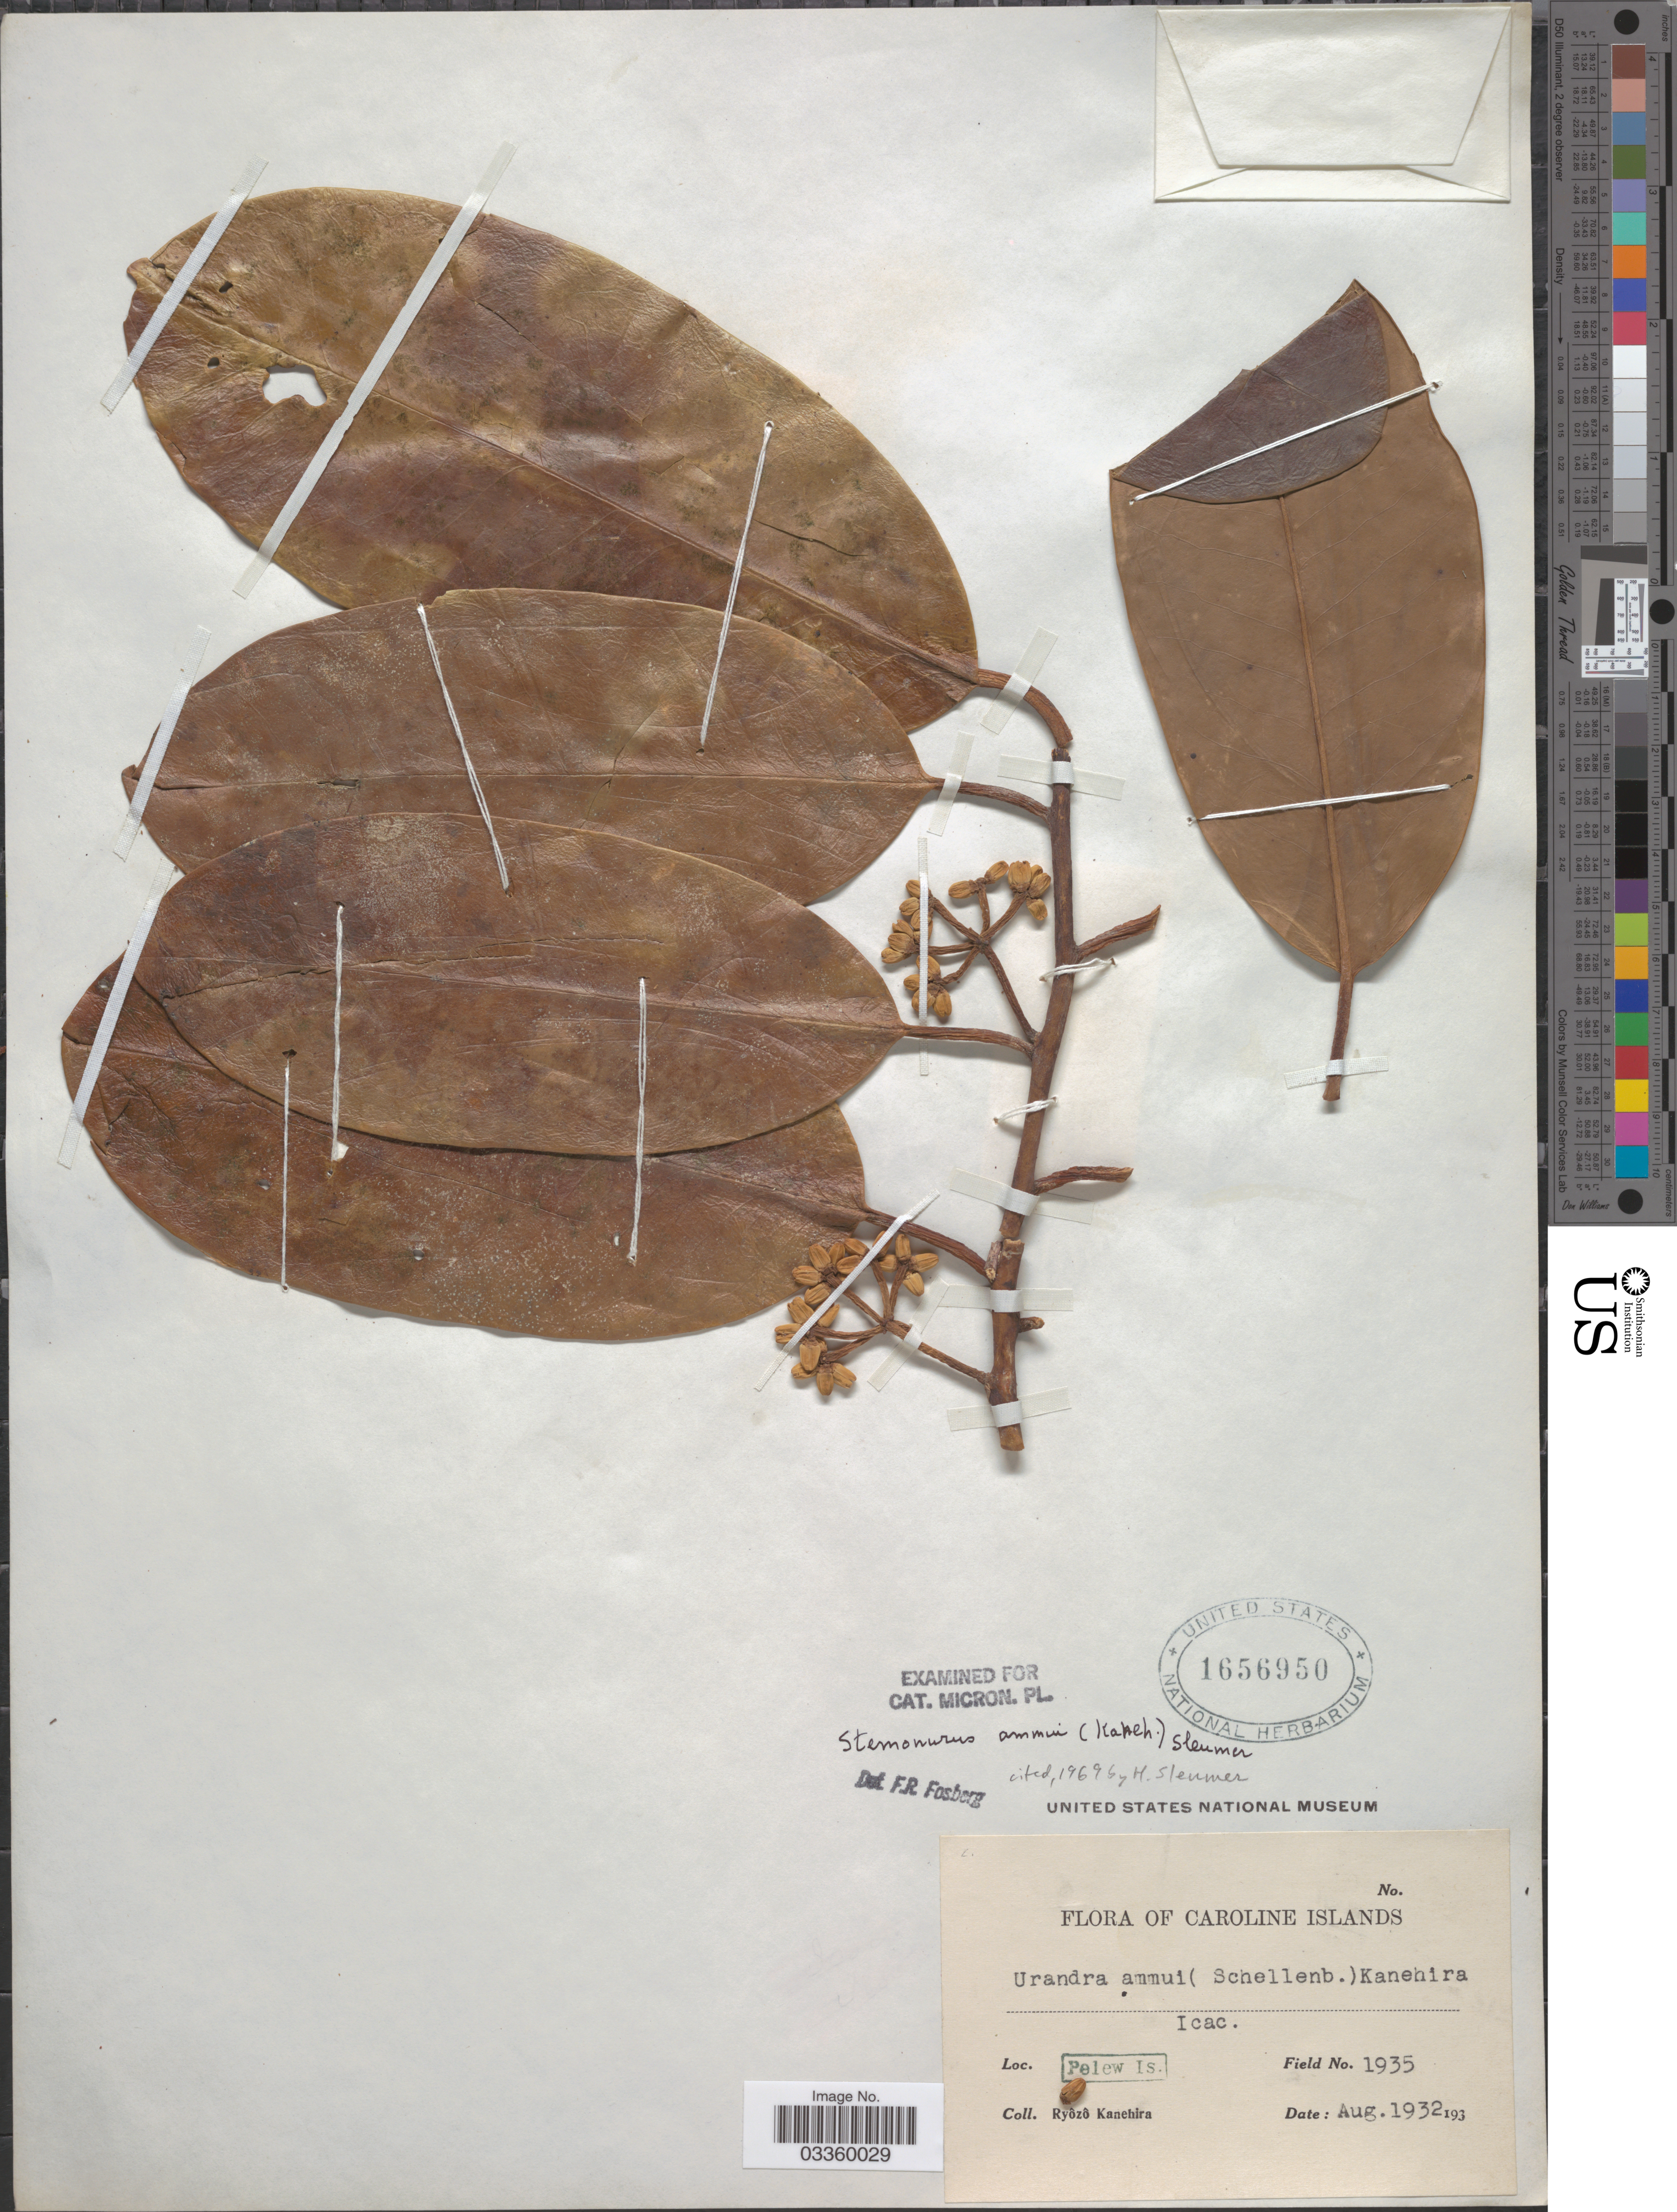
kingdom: Plantae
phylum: Tracheophyta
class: Magnoliopsida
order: Cardiopteridales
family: Stemonuraceae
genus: Stemonurus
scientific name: Stemonurus ammui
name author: (Kaneh.) Sleumer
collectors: R. Kanehira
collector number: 1935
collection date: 1932-08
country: Palau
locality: Caroline Islands. Pelew Is.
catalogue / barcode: US 1656950